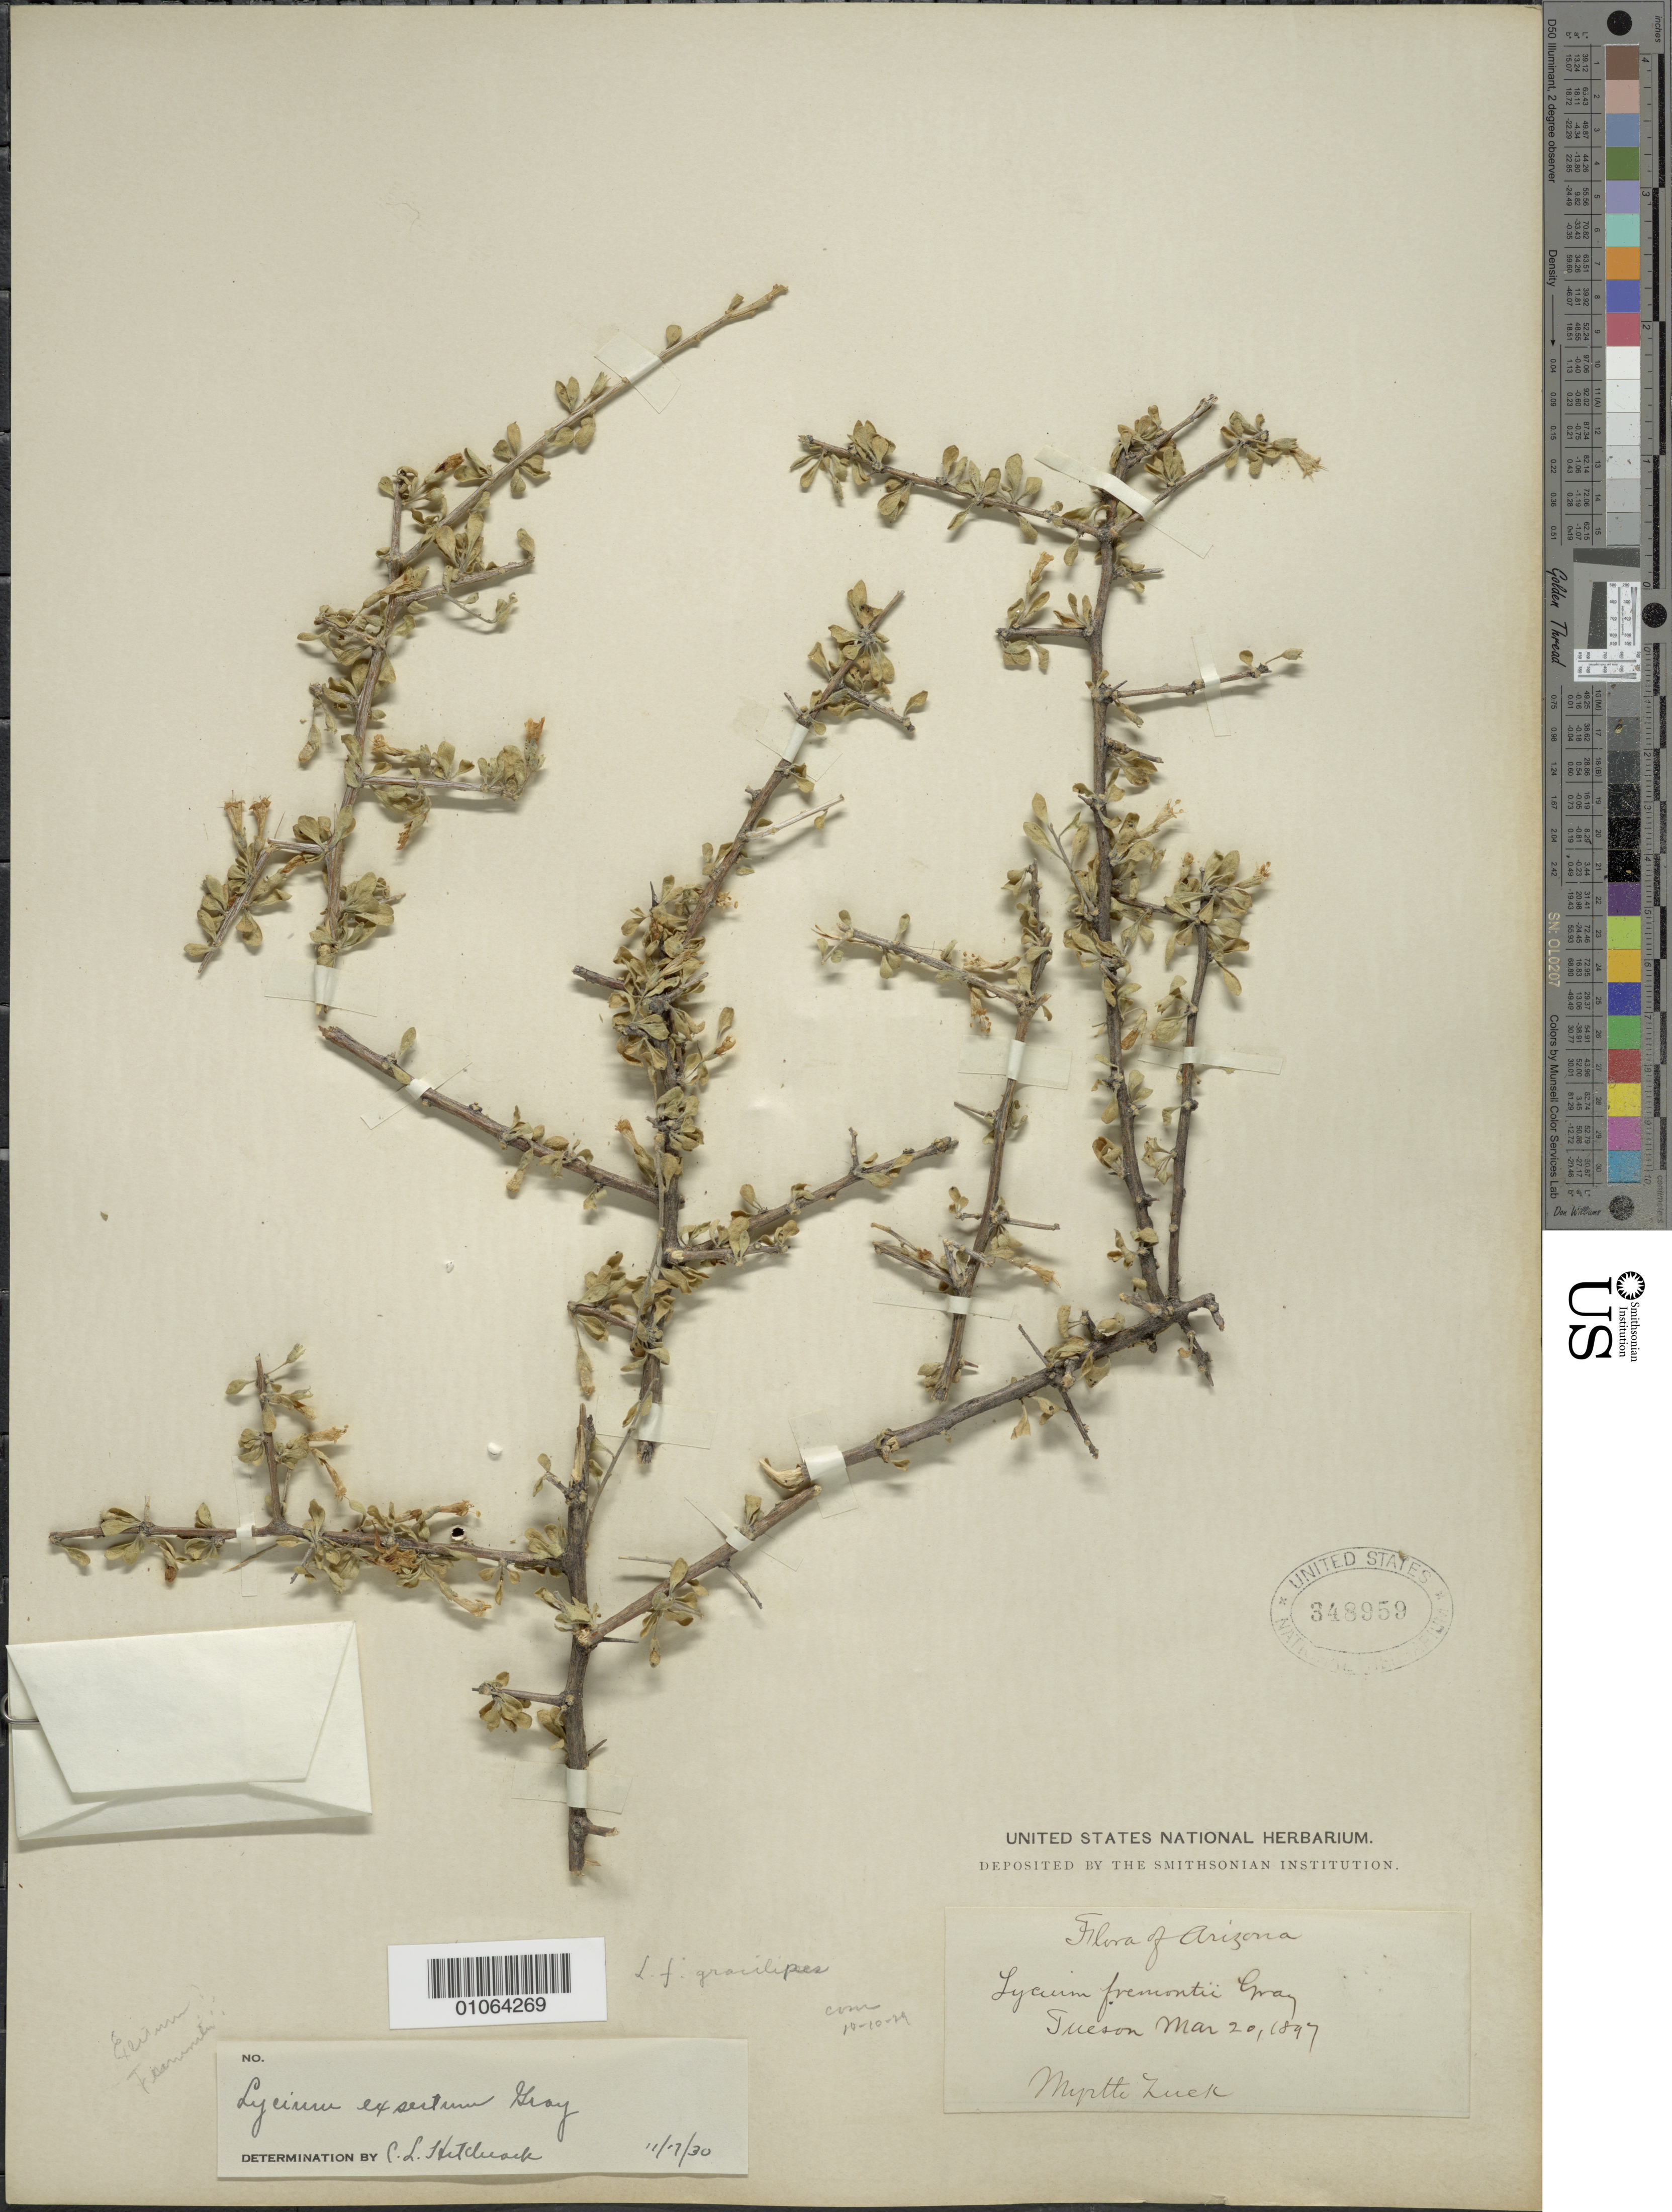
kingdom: Plantae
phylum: Tracheophyta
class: Magnoliopsida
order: Solanales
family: Solanaceae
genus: Lycium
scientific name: Lycium exsertum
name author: A. Gray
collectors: M. Zuck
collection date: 1897-03-20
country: United States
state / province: Arizona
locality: Tucson.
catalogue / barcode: US 348959